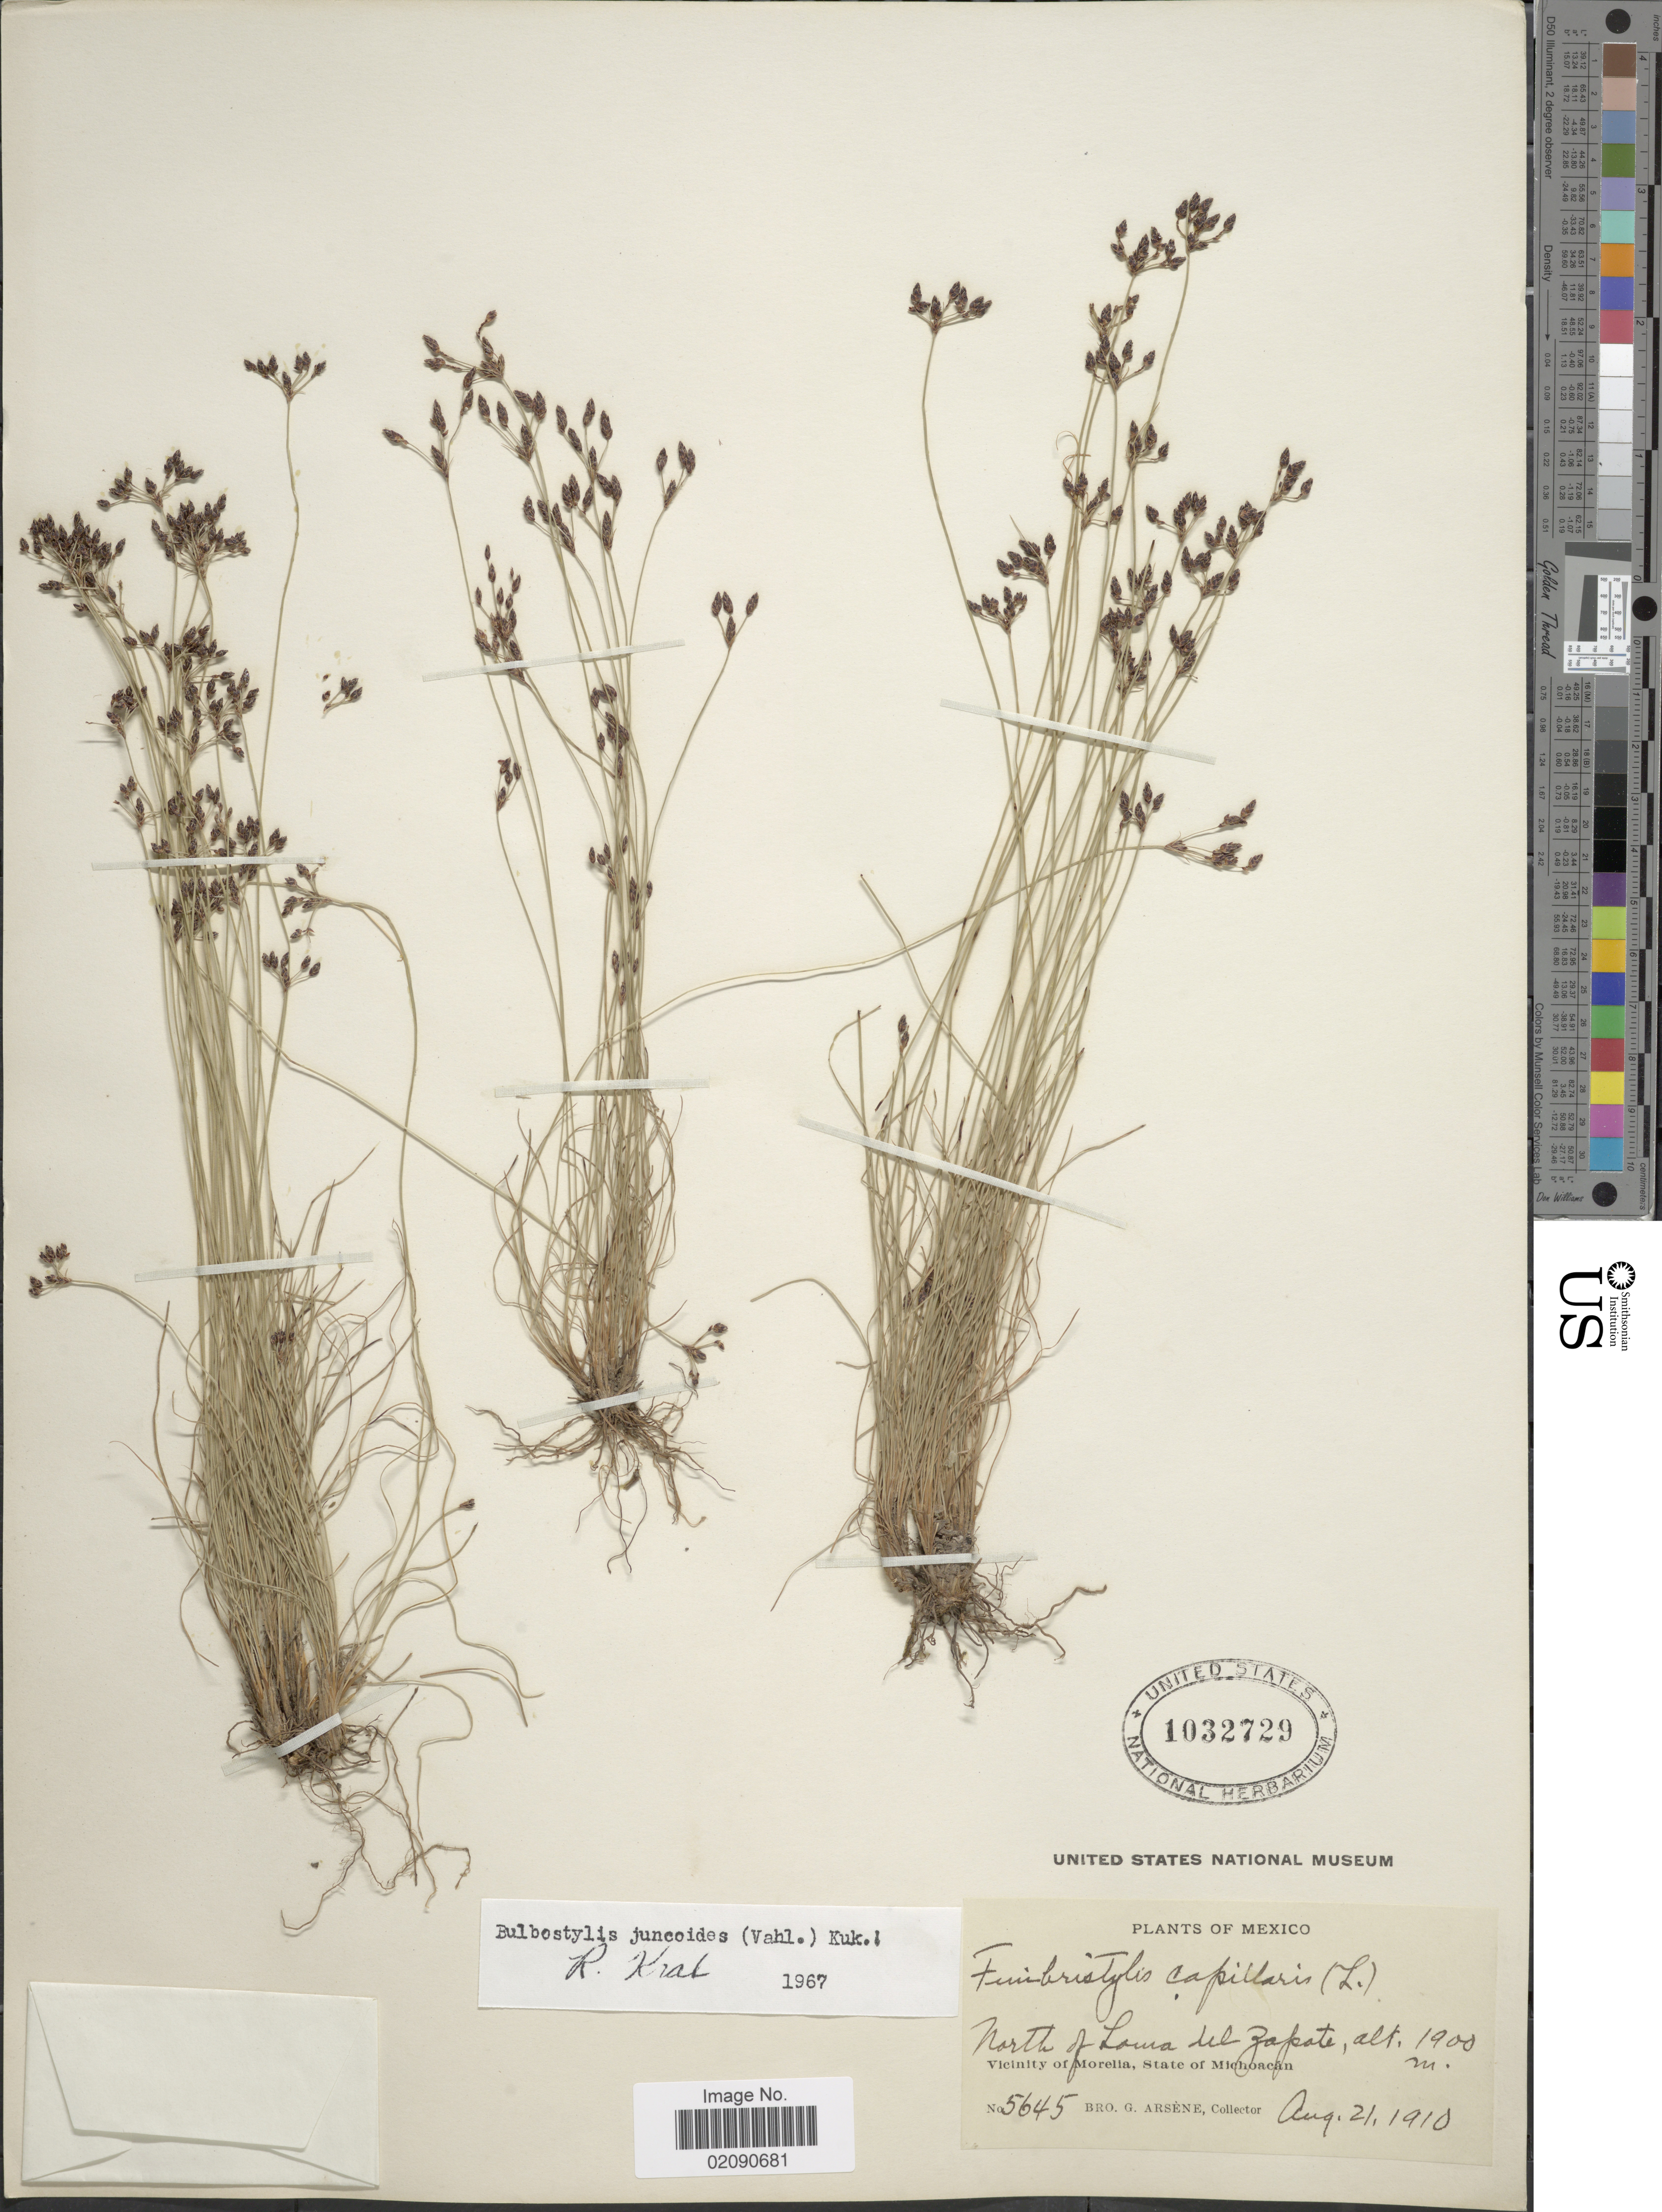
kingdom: Plantae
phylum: Tracheophyta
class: Liliopsida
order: Poales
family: Cyperaceae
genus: Bulbostylis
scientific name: Bulbostylis juncoides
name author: (Vahl) Kük. ex Herter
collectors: Bro. G. Arsène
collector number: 5645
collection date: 1910-08-21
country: Mexico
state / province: Michoacán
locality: North of Loma del Zapate. Vicinity of Morelia, State of Michoacan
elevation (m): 1900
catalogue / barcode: US 1032729